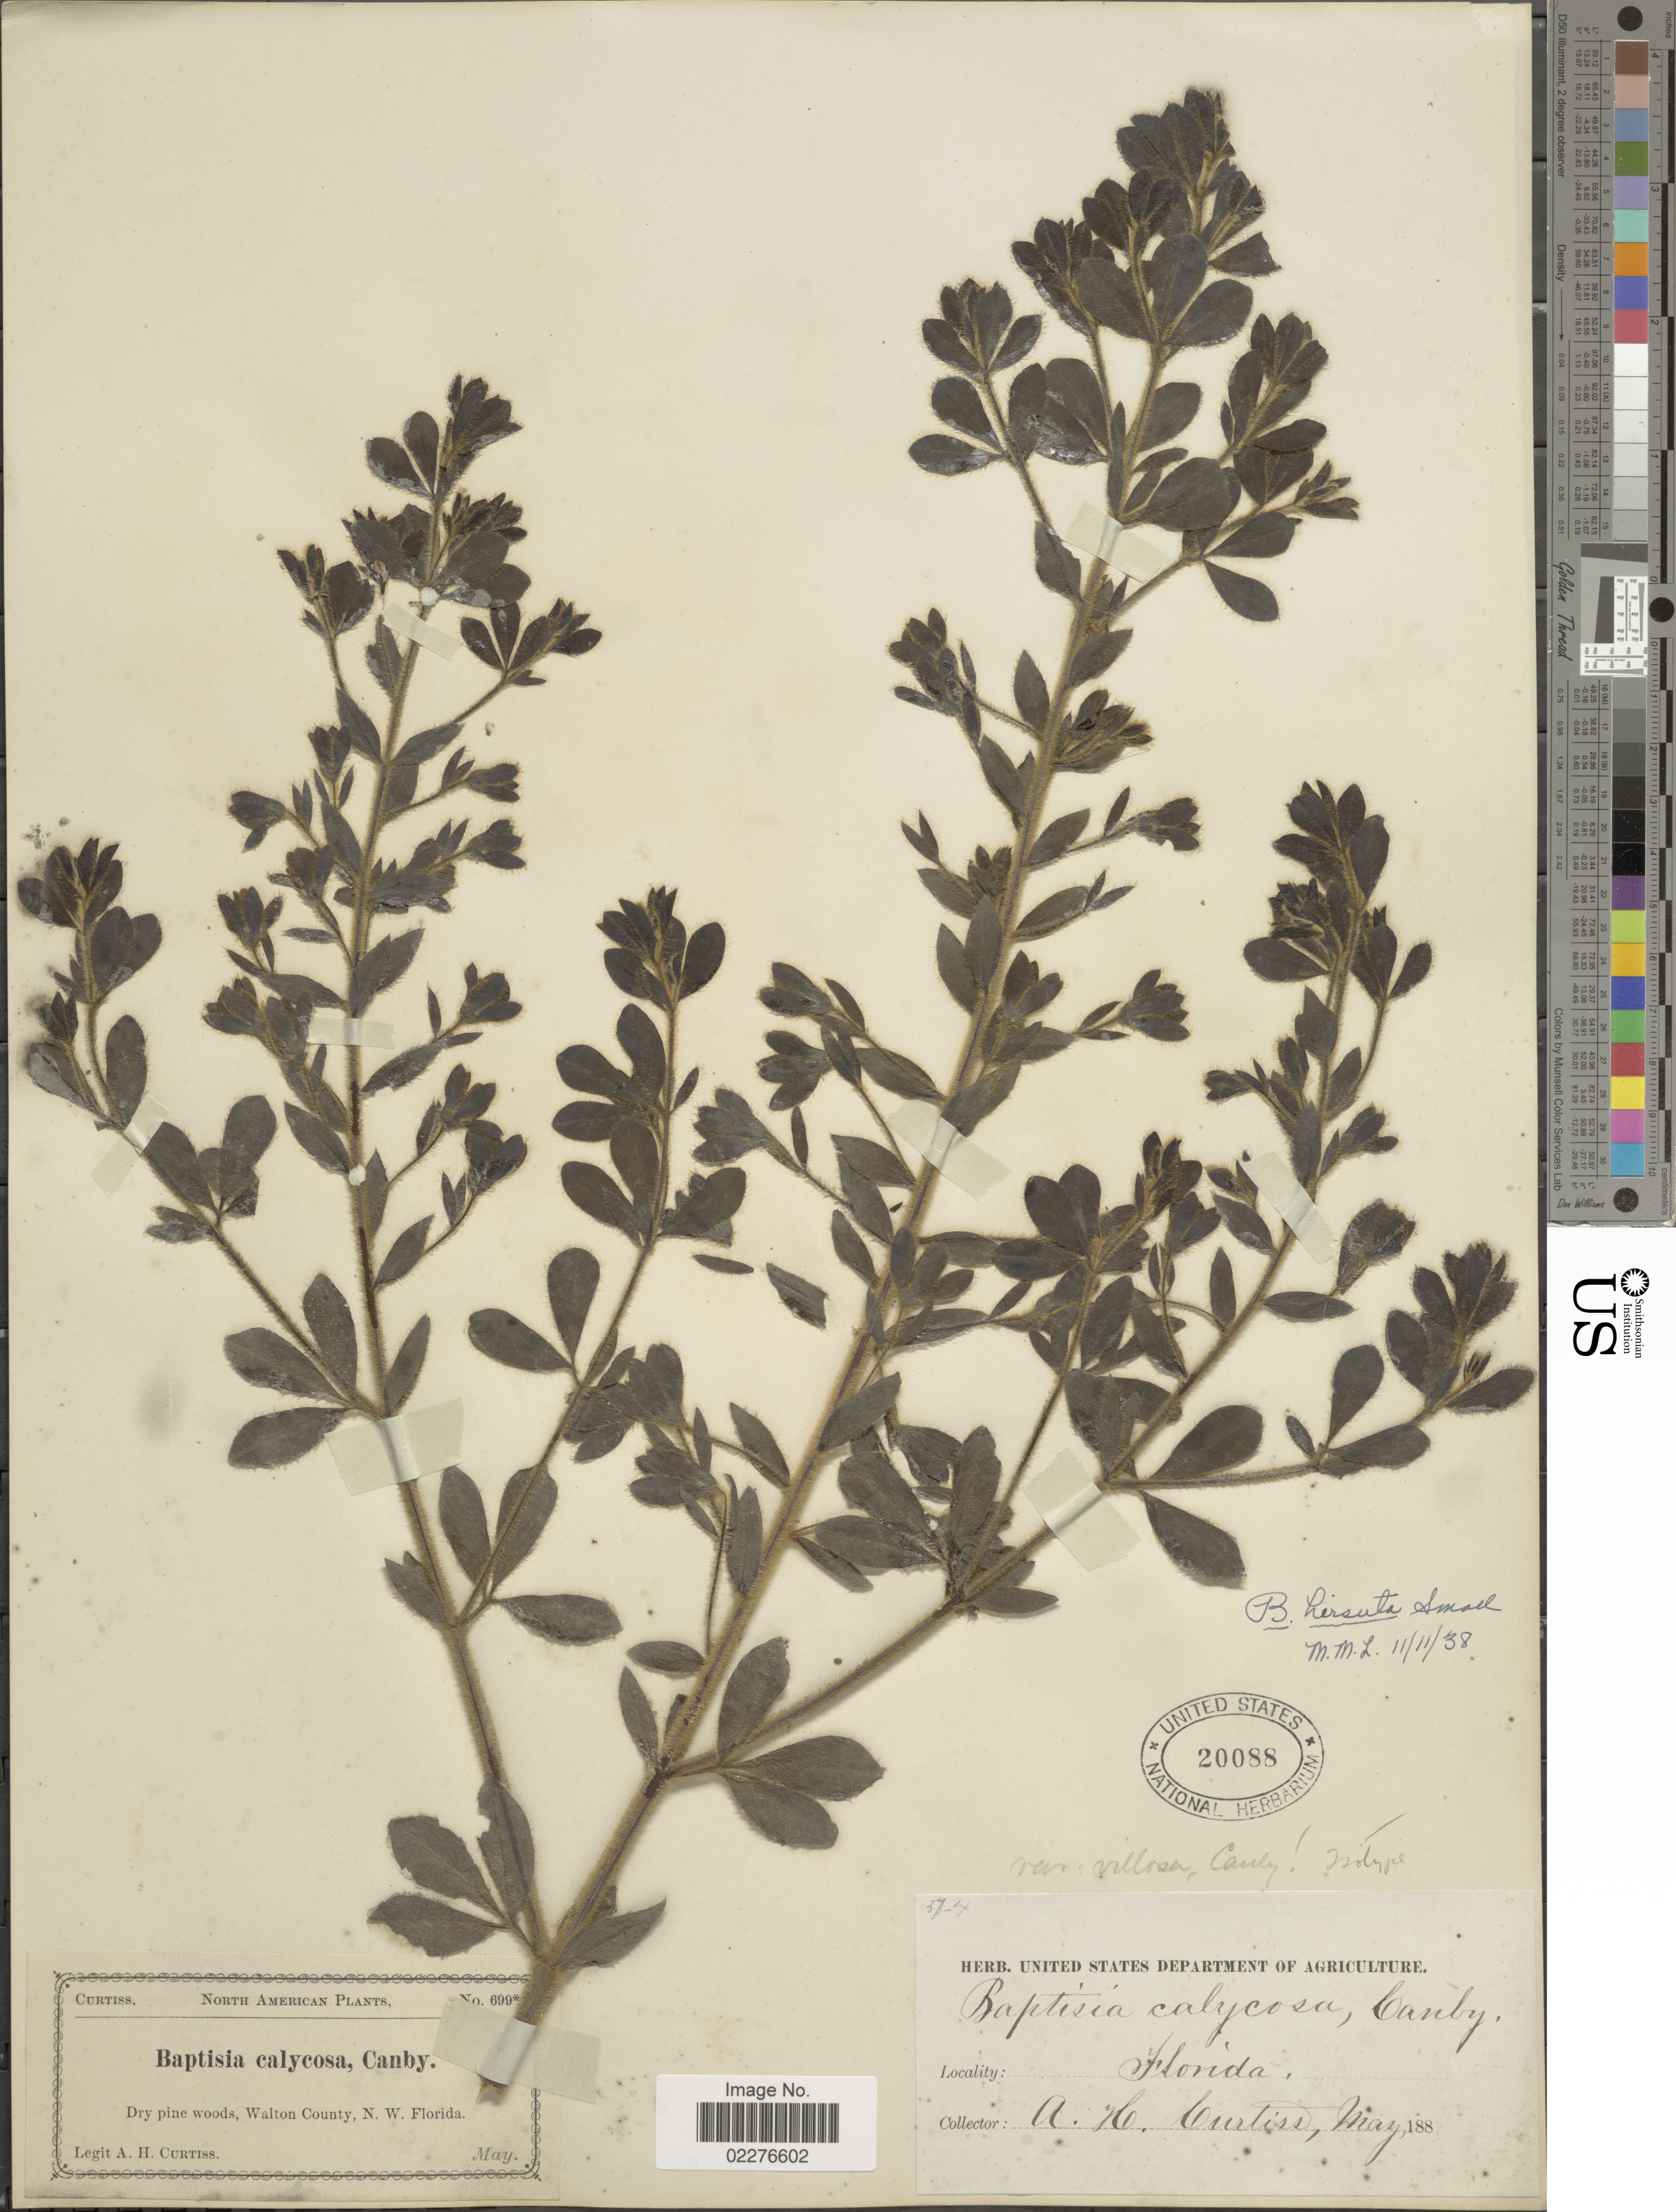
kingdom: Plantae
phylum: Tracheophyta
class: Magnoliopsida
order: Fabales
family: Fabaceae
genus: Baptisia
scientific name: Baptisia hirsuta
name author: Small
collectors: A. H. Curtiss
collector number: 699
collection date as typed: Transcribed d/m/y: /5/188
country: United States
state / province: Florida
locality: Dry pine woods, Walton County, N.W. Florida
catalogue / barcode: US 20088